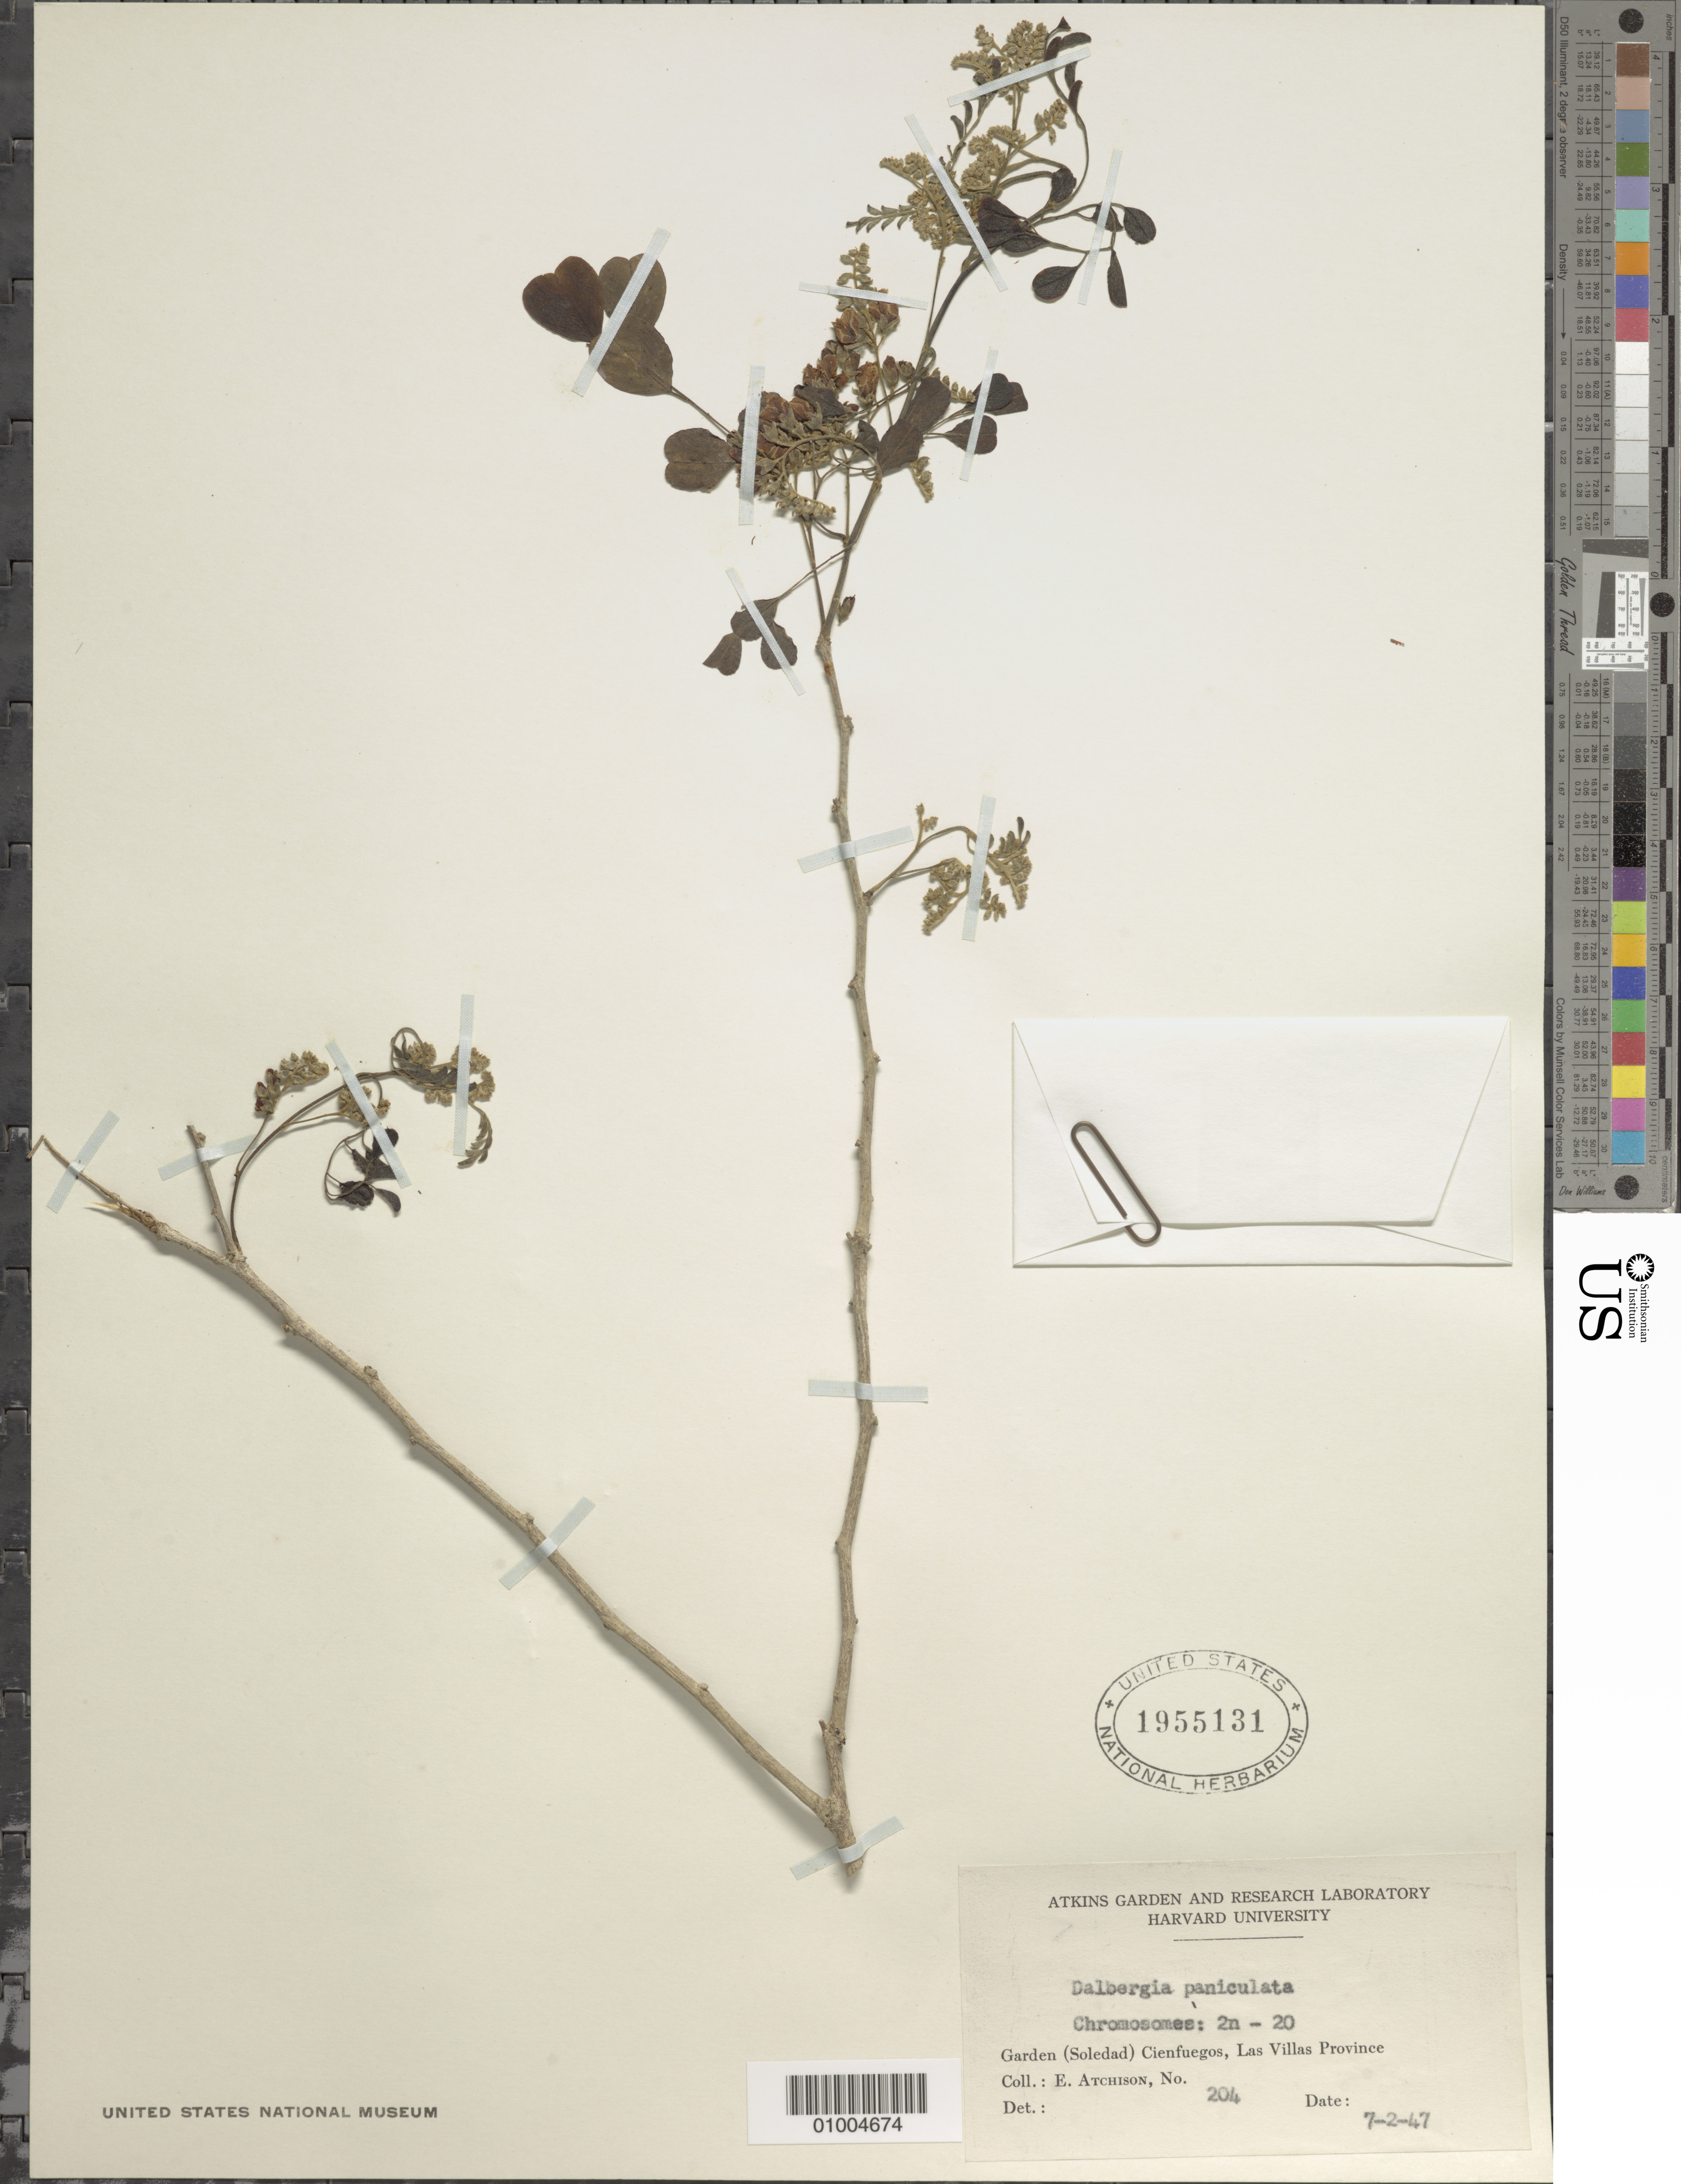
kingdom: Plantae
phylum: Tracheophyta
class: Magnoliopsida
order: Fabales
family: Fabaceae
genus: Dalbergia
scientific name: Dalbergia paniculata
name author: Roxb.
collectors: E. Atchison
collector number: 204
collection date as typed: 07 Feb 1947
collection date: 1947-02-07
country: Cuba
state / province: Cienfuegos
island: Cuba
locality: Cienfuegos, Las Villas Province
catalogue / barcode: US 1955131